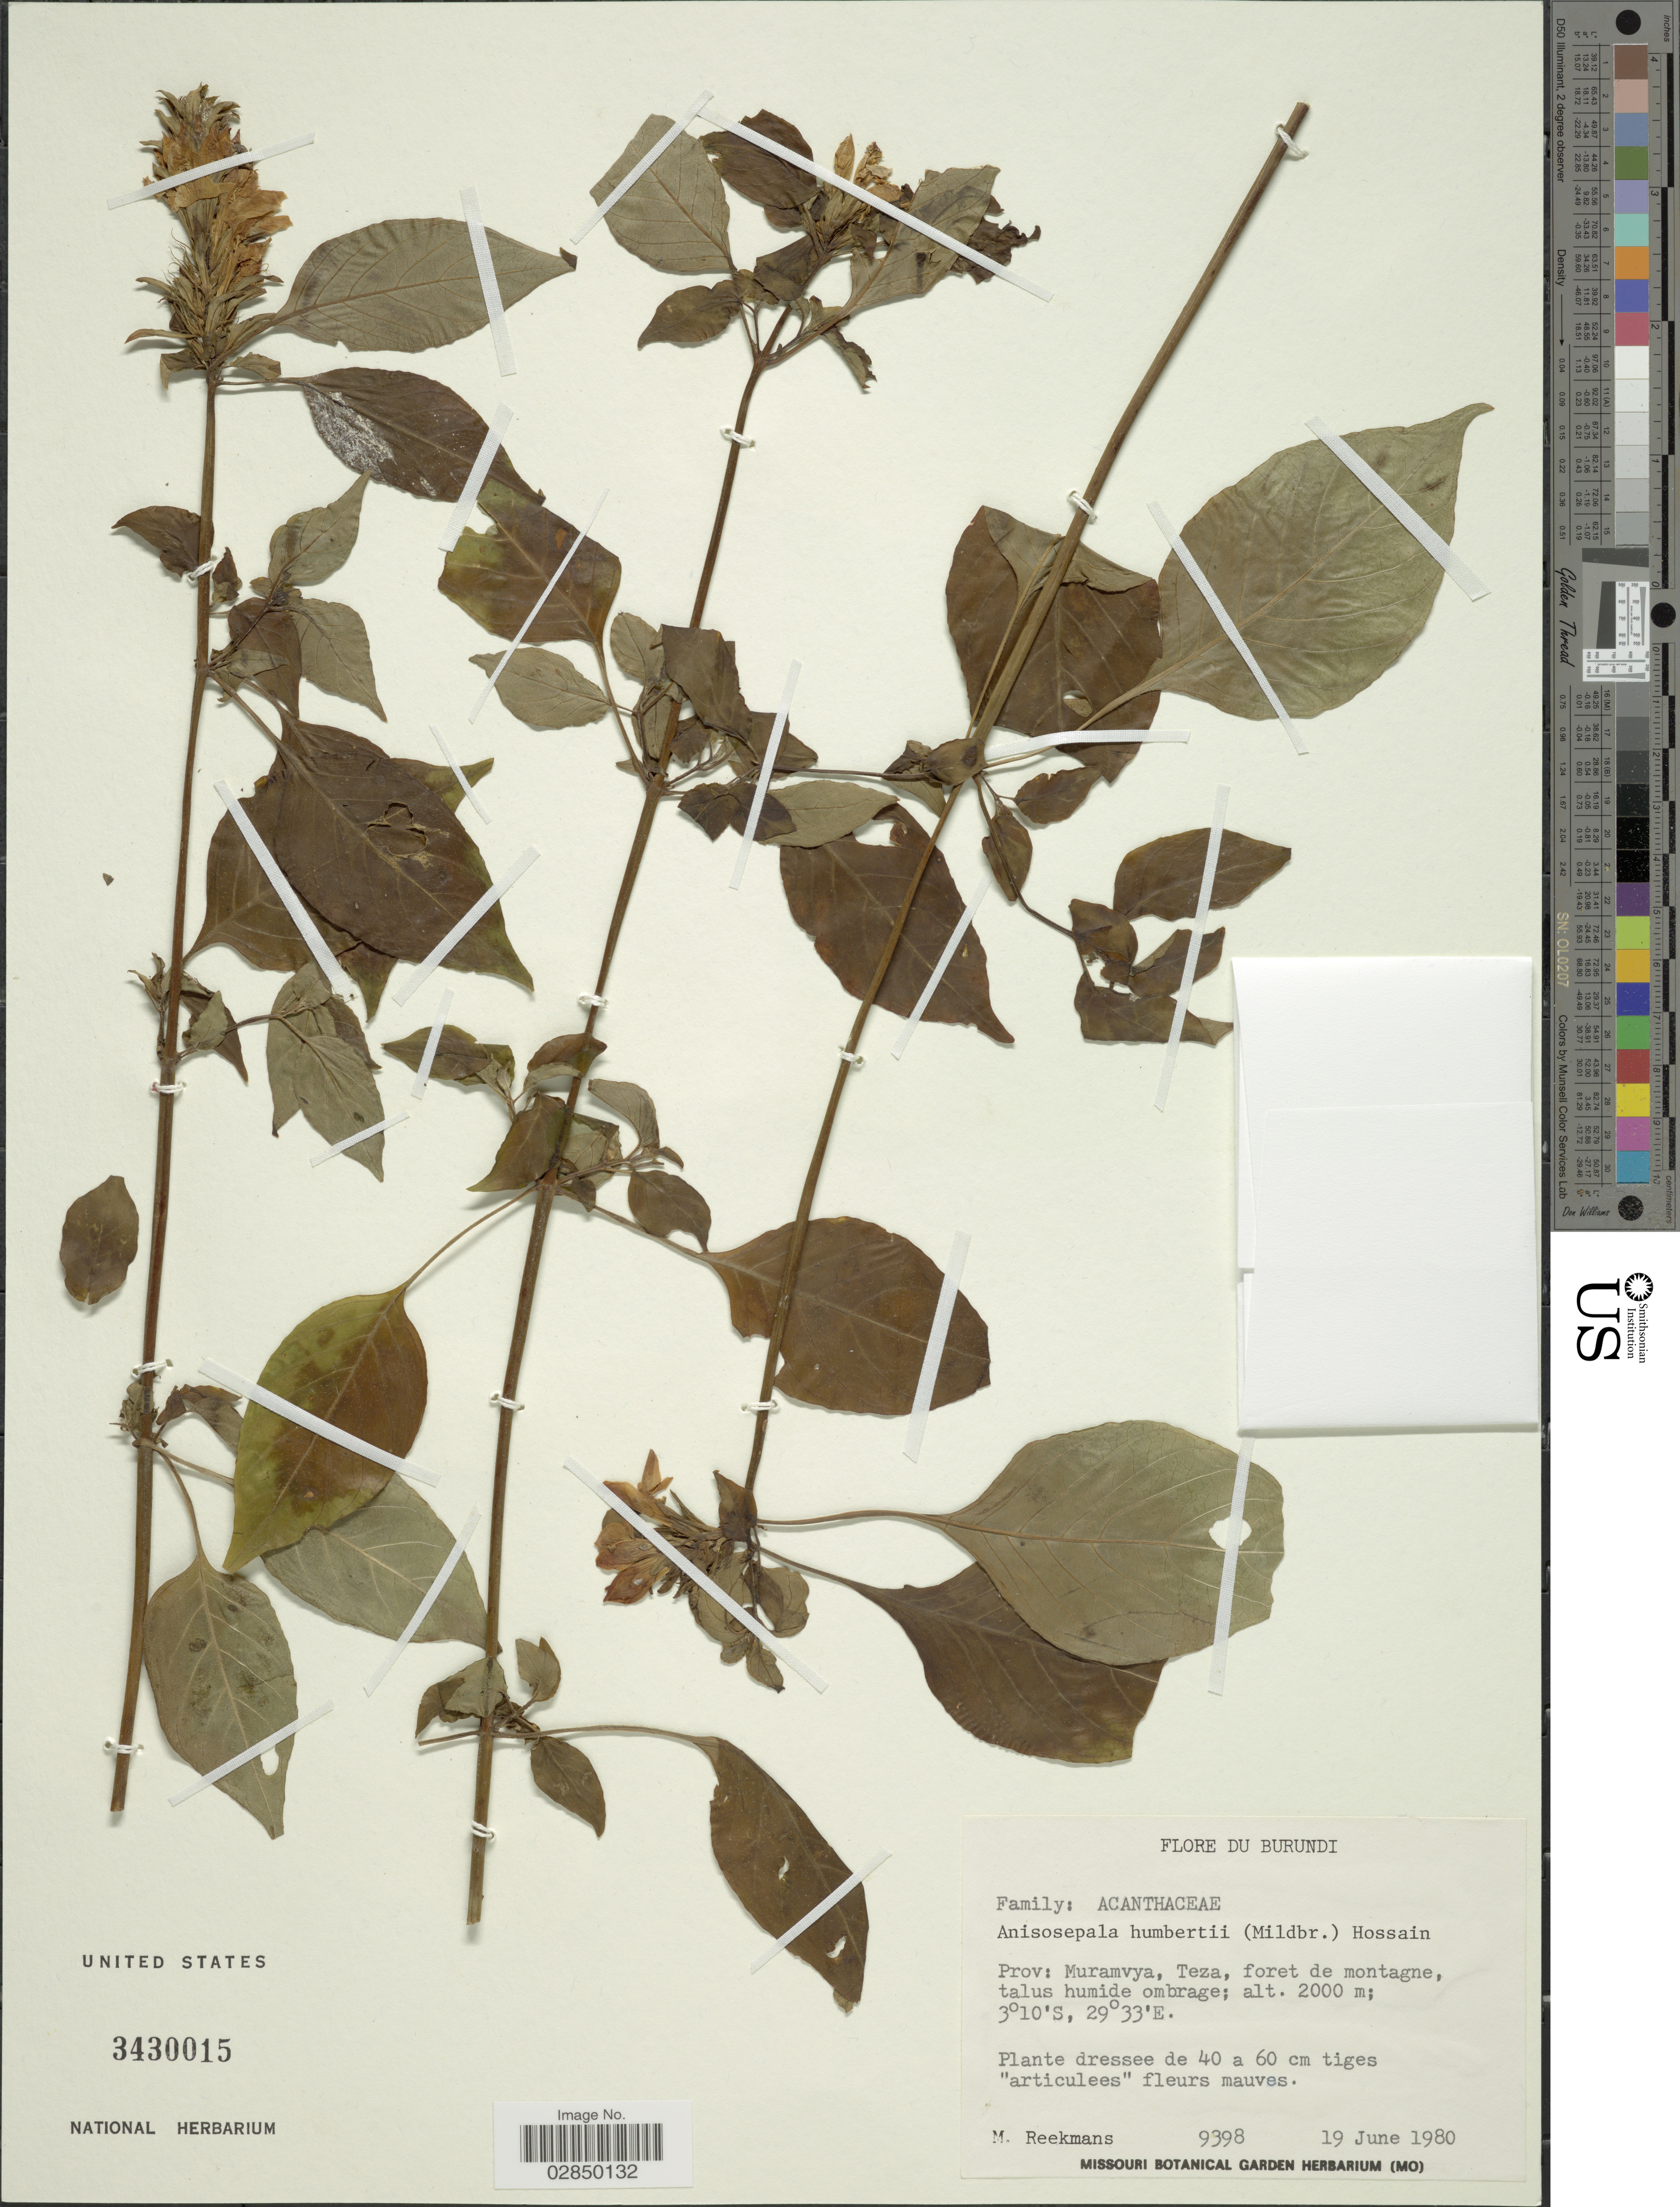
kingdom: Plantae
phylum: Tracheophyta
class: Magnoliopsida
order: Lamiales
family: Acanthaceae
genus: Anisosepalum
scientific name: Anisosepalum humbertii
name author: (Mildbr.) E. Hossain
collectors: M. Reekmans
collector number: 9398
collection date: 1980-06-19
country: Burundi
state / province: Muramvya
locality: Teza.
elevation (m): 2000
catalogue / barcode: US 3430015